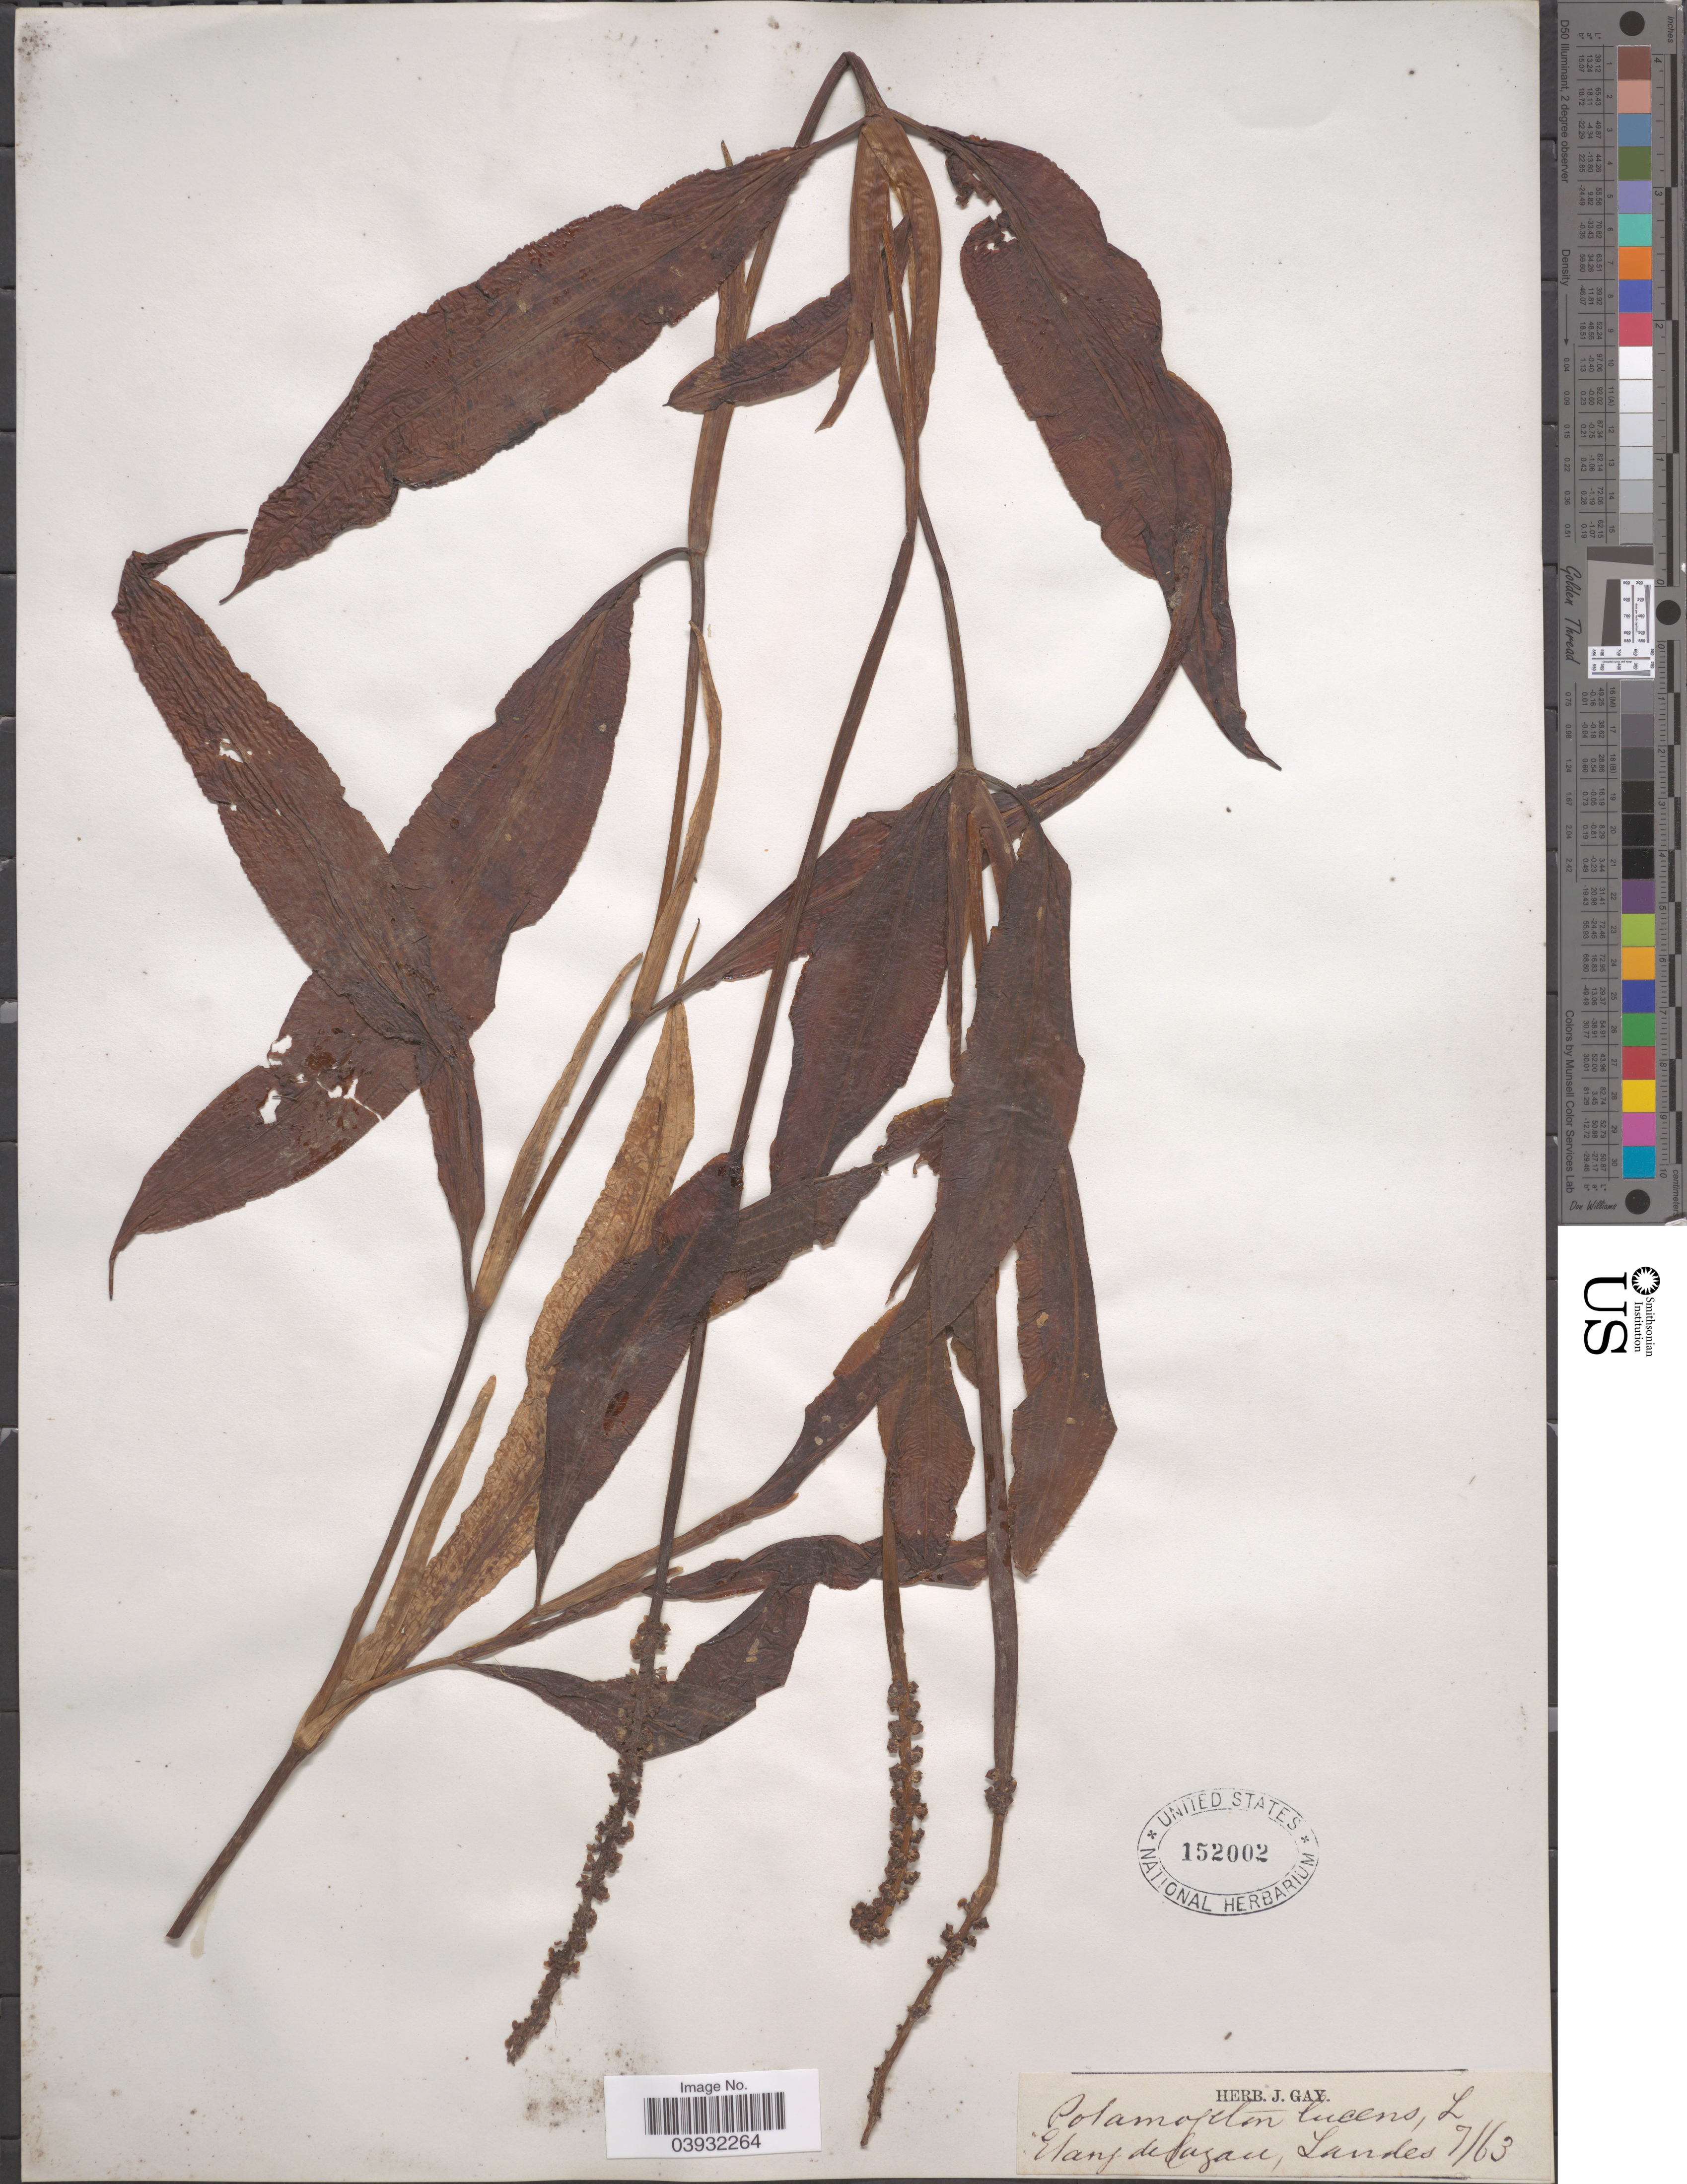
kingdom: Plantae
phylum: Tracheophyta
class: Liliopsida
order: Alismatales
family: Potamogetonaceae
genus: Potamogeton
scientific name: Potamogeton lucens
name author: L.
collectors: Landes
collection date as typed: Transcribed d/m/y: /7/63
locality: Etang de Lazau [interpreted].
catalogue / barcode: US 152002